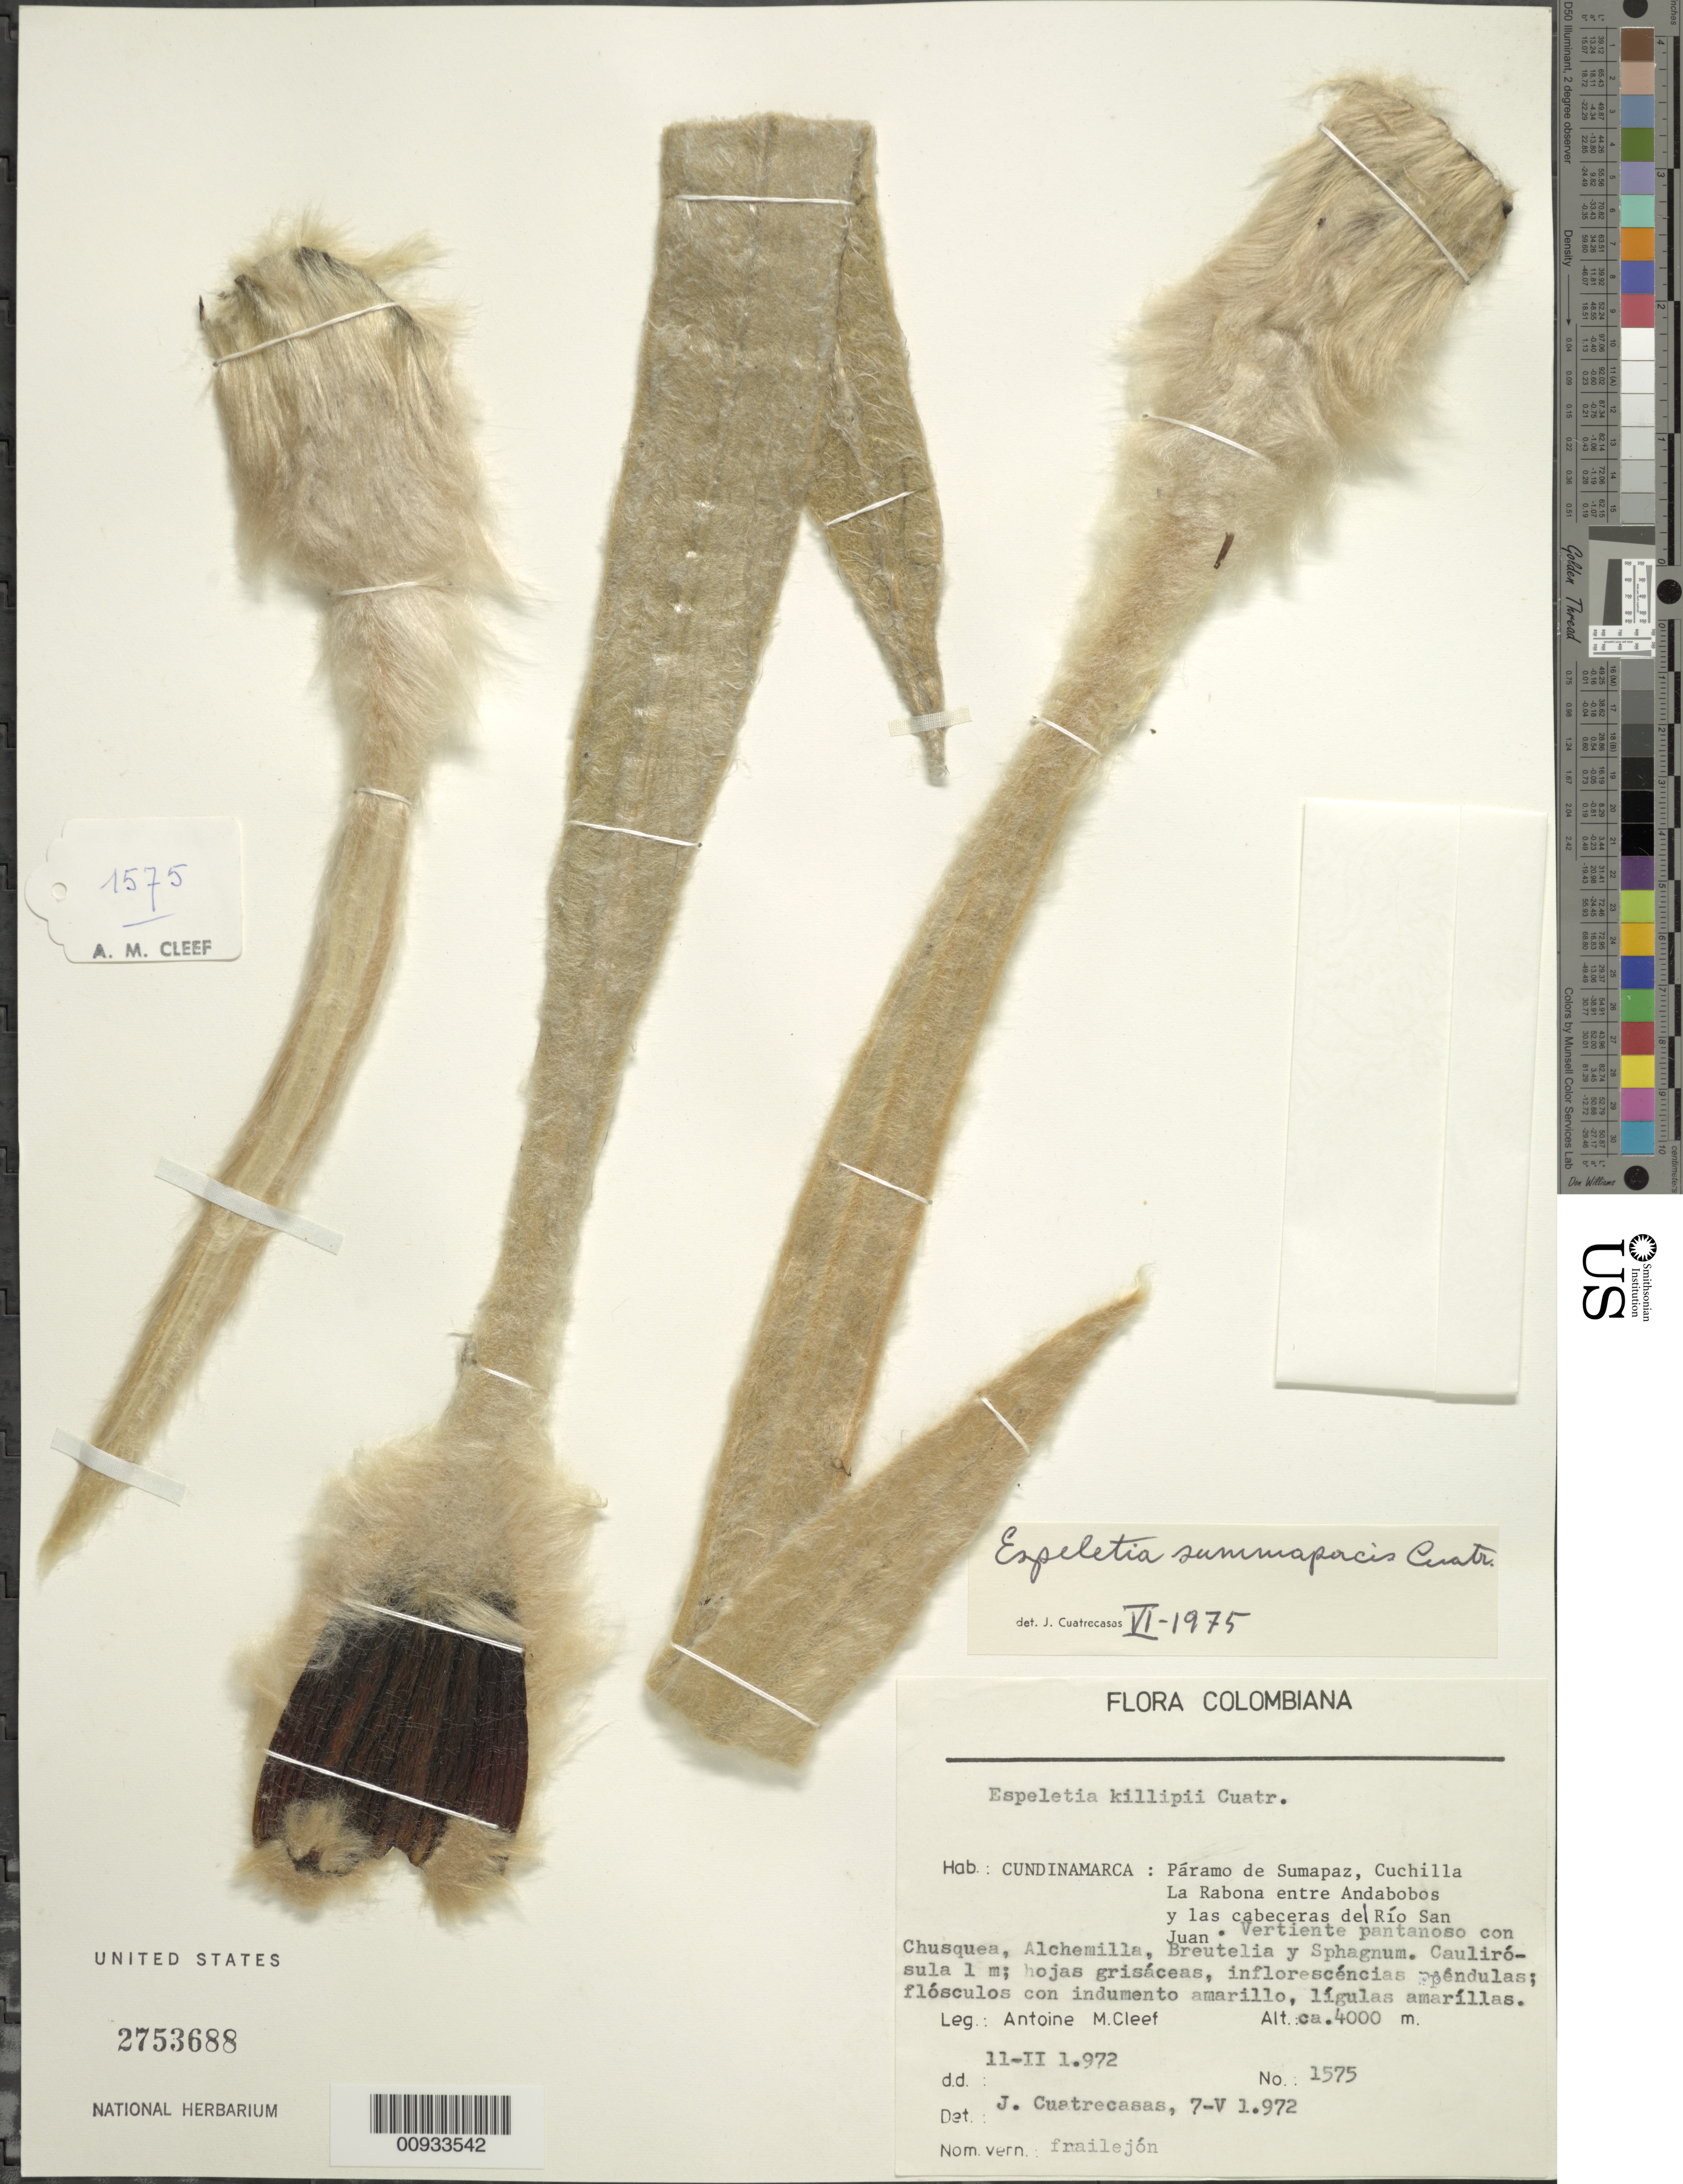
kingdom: Plantae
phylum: Tracheophyta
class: Magnoliopsida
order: Asterales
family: Asteraceae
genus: Espeletia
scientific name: Espeletia summapacis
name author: Cuatrec.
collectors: A. M. Cleef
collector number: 1575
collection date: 1972-02-11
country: Colombia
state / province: Cundinamarca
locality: Paramo de Sumapaz, Cuchilla La Rabona entre Andabobos y las cabeceras del Rio San Juan, vertiente pantanoso con Chsuque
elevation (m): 4000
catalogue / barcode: US 2753688